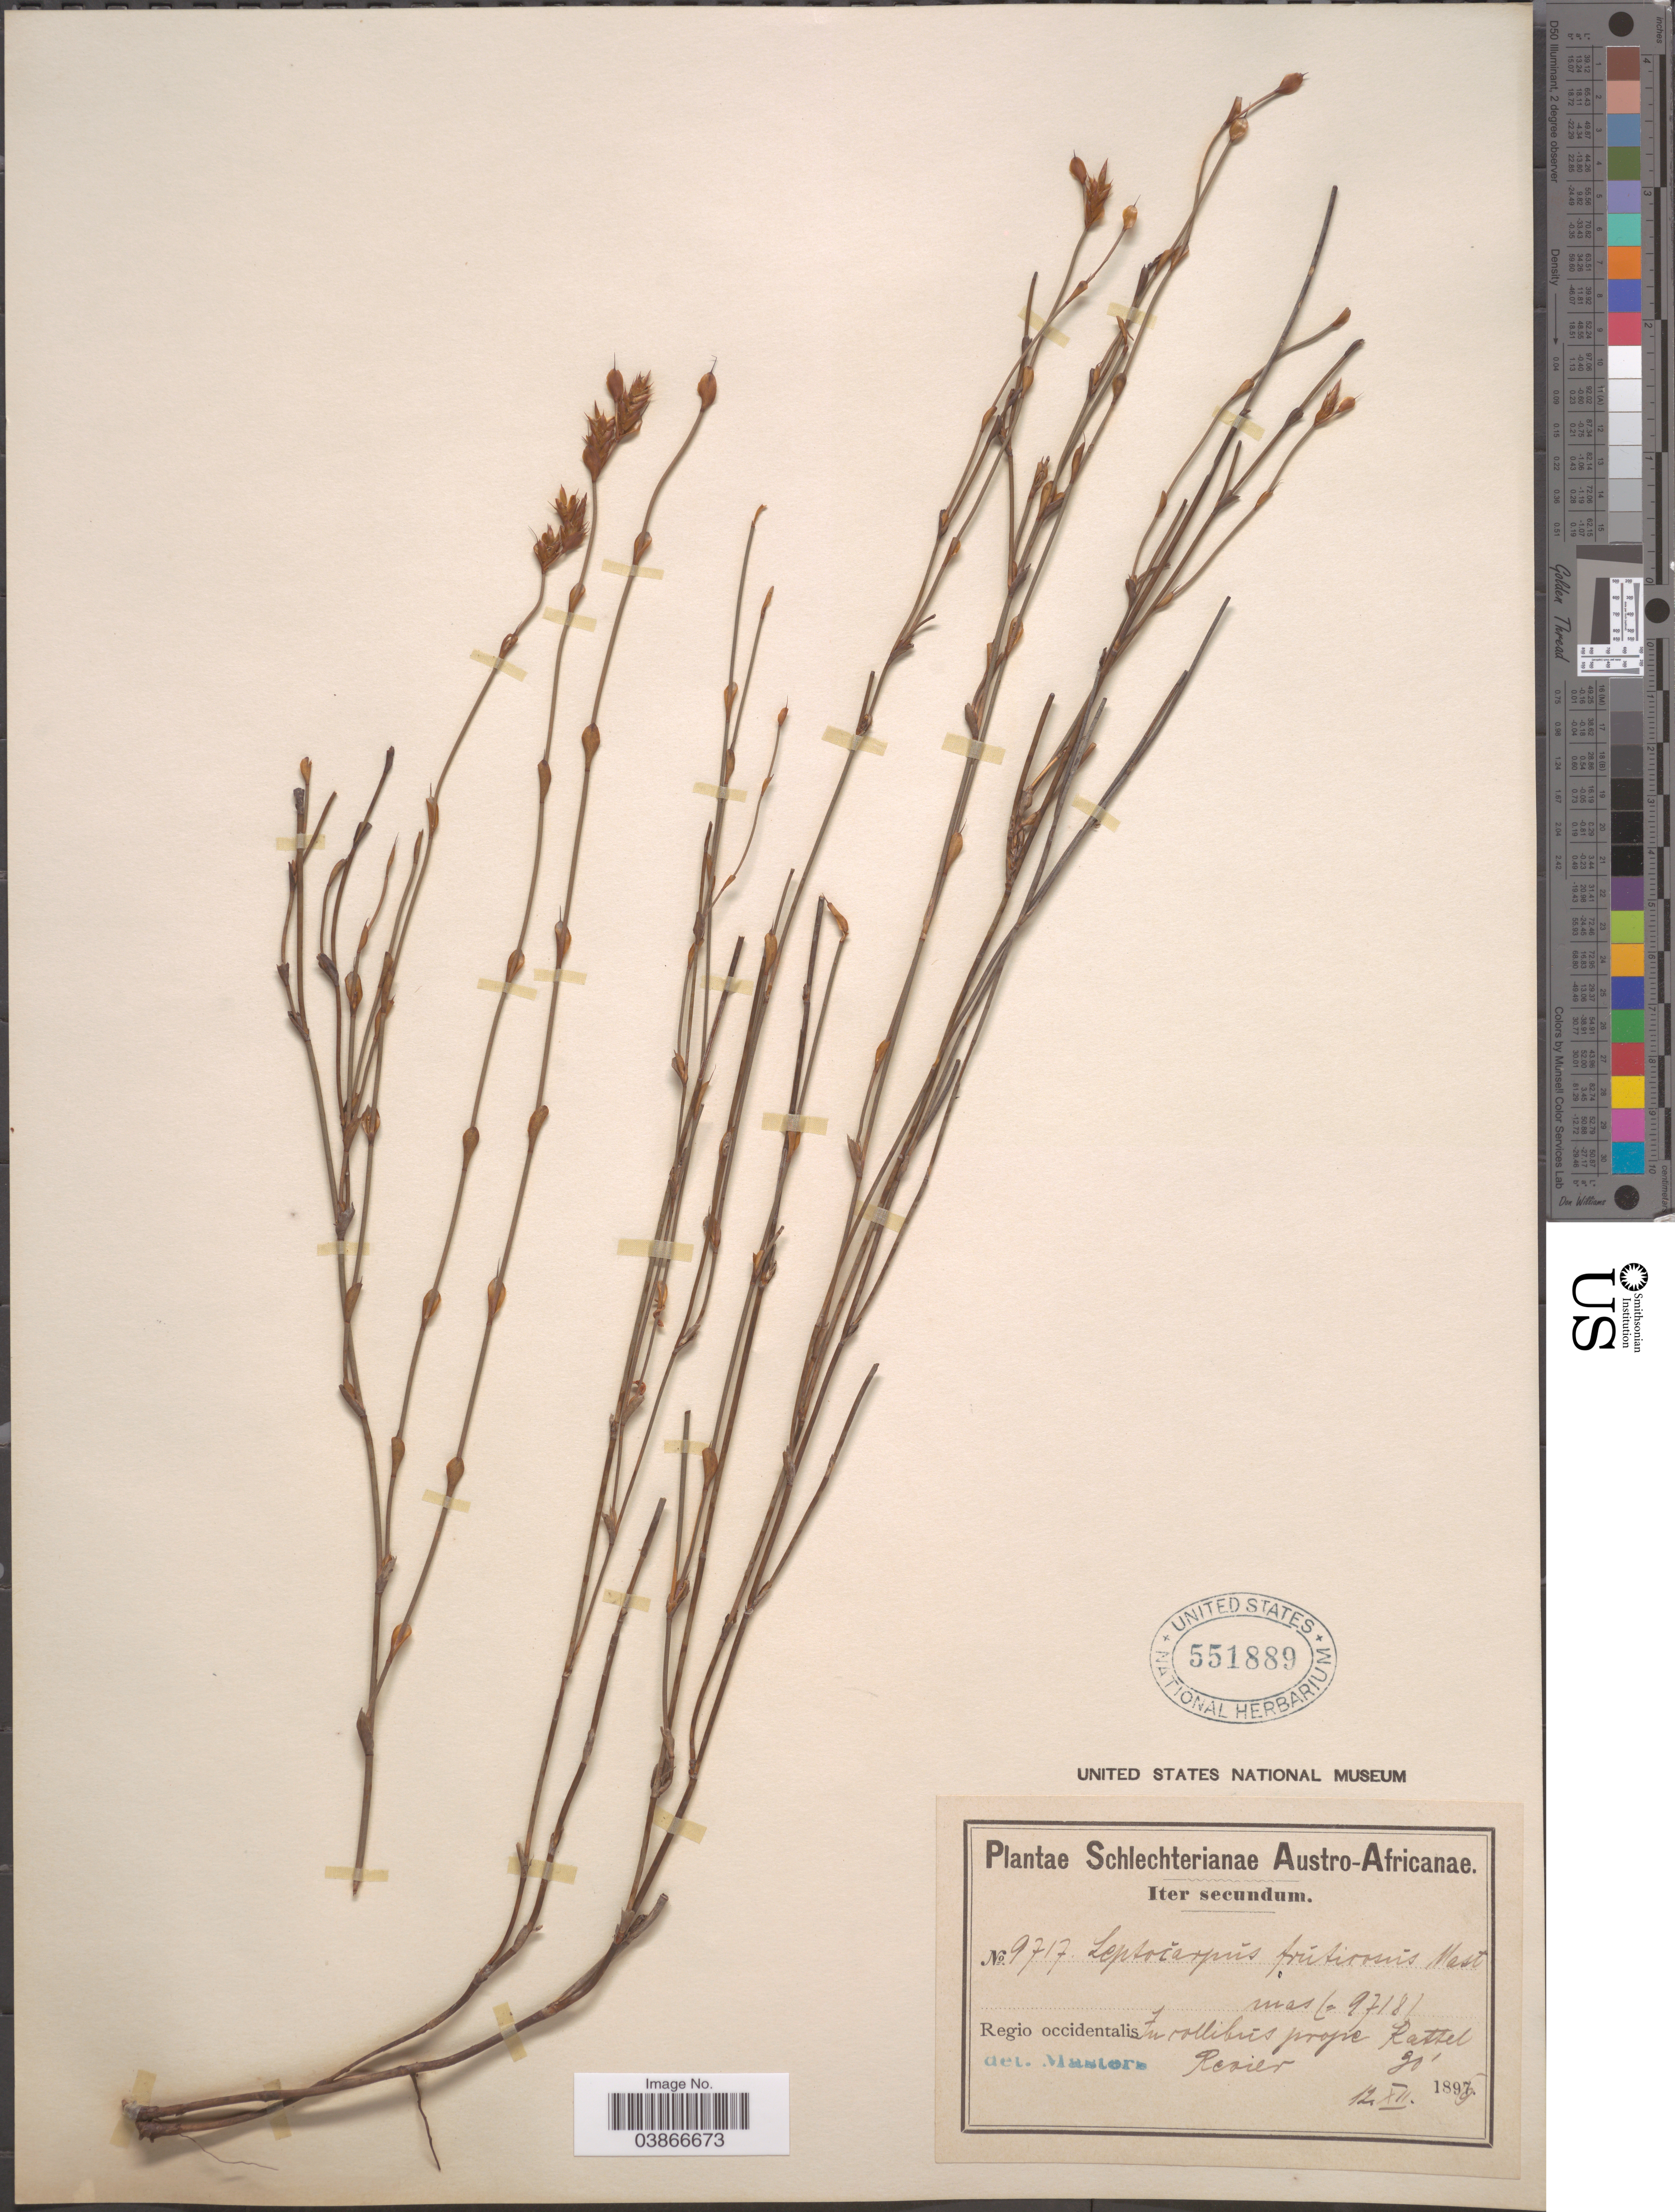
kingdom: Plantae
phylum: Tracheophyta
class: Liliopsida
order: Poales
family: Restionaceae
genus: Leptocarpus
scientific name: Leptocarpus fruticosus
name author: Mast.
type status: Isosyntype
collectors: Schlechter, --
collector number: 9717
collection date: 1896-12-12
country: South Africa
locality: Austro-Africanæ. Regio occidentalis In collibus prope Rattel Rivier.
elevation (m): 9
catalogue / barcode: US 551889